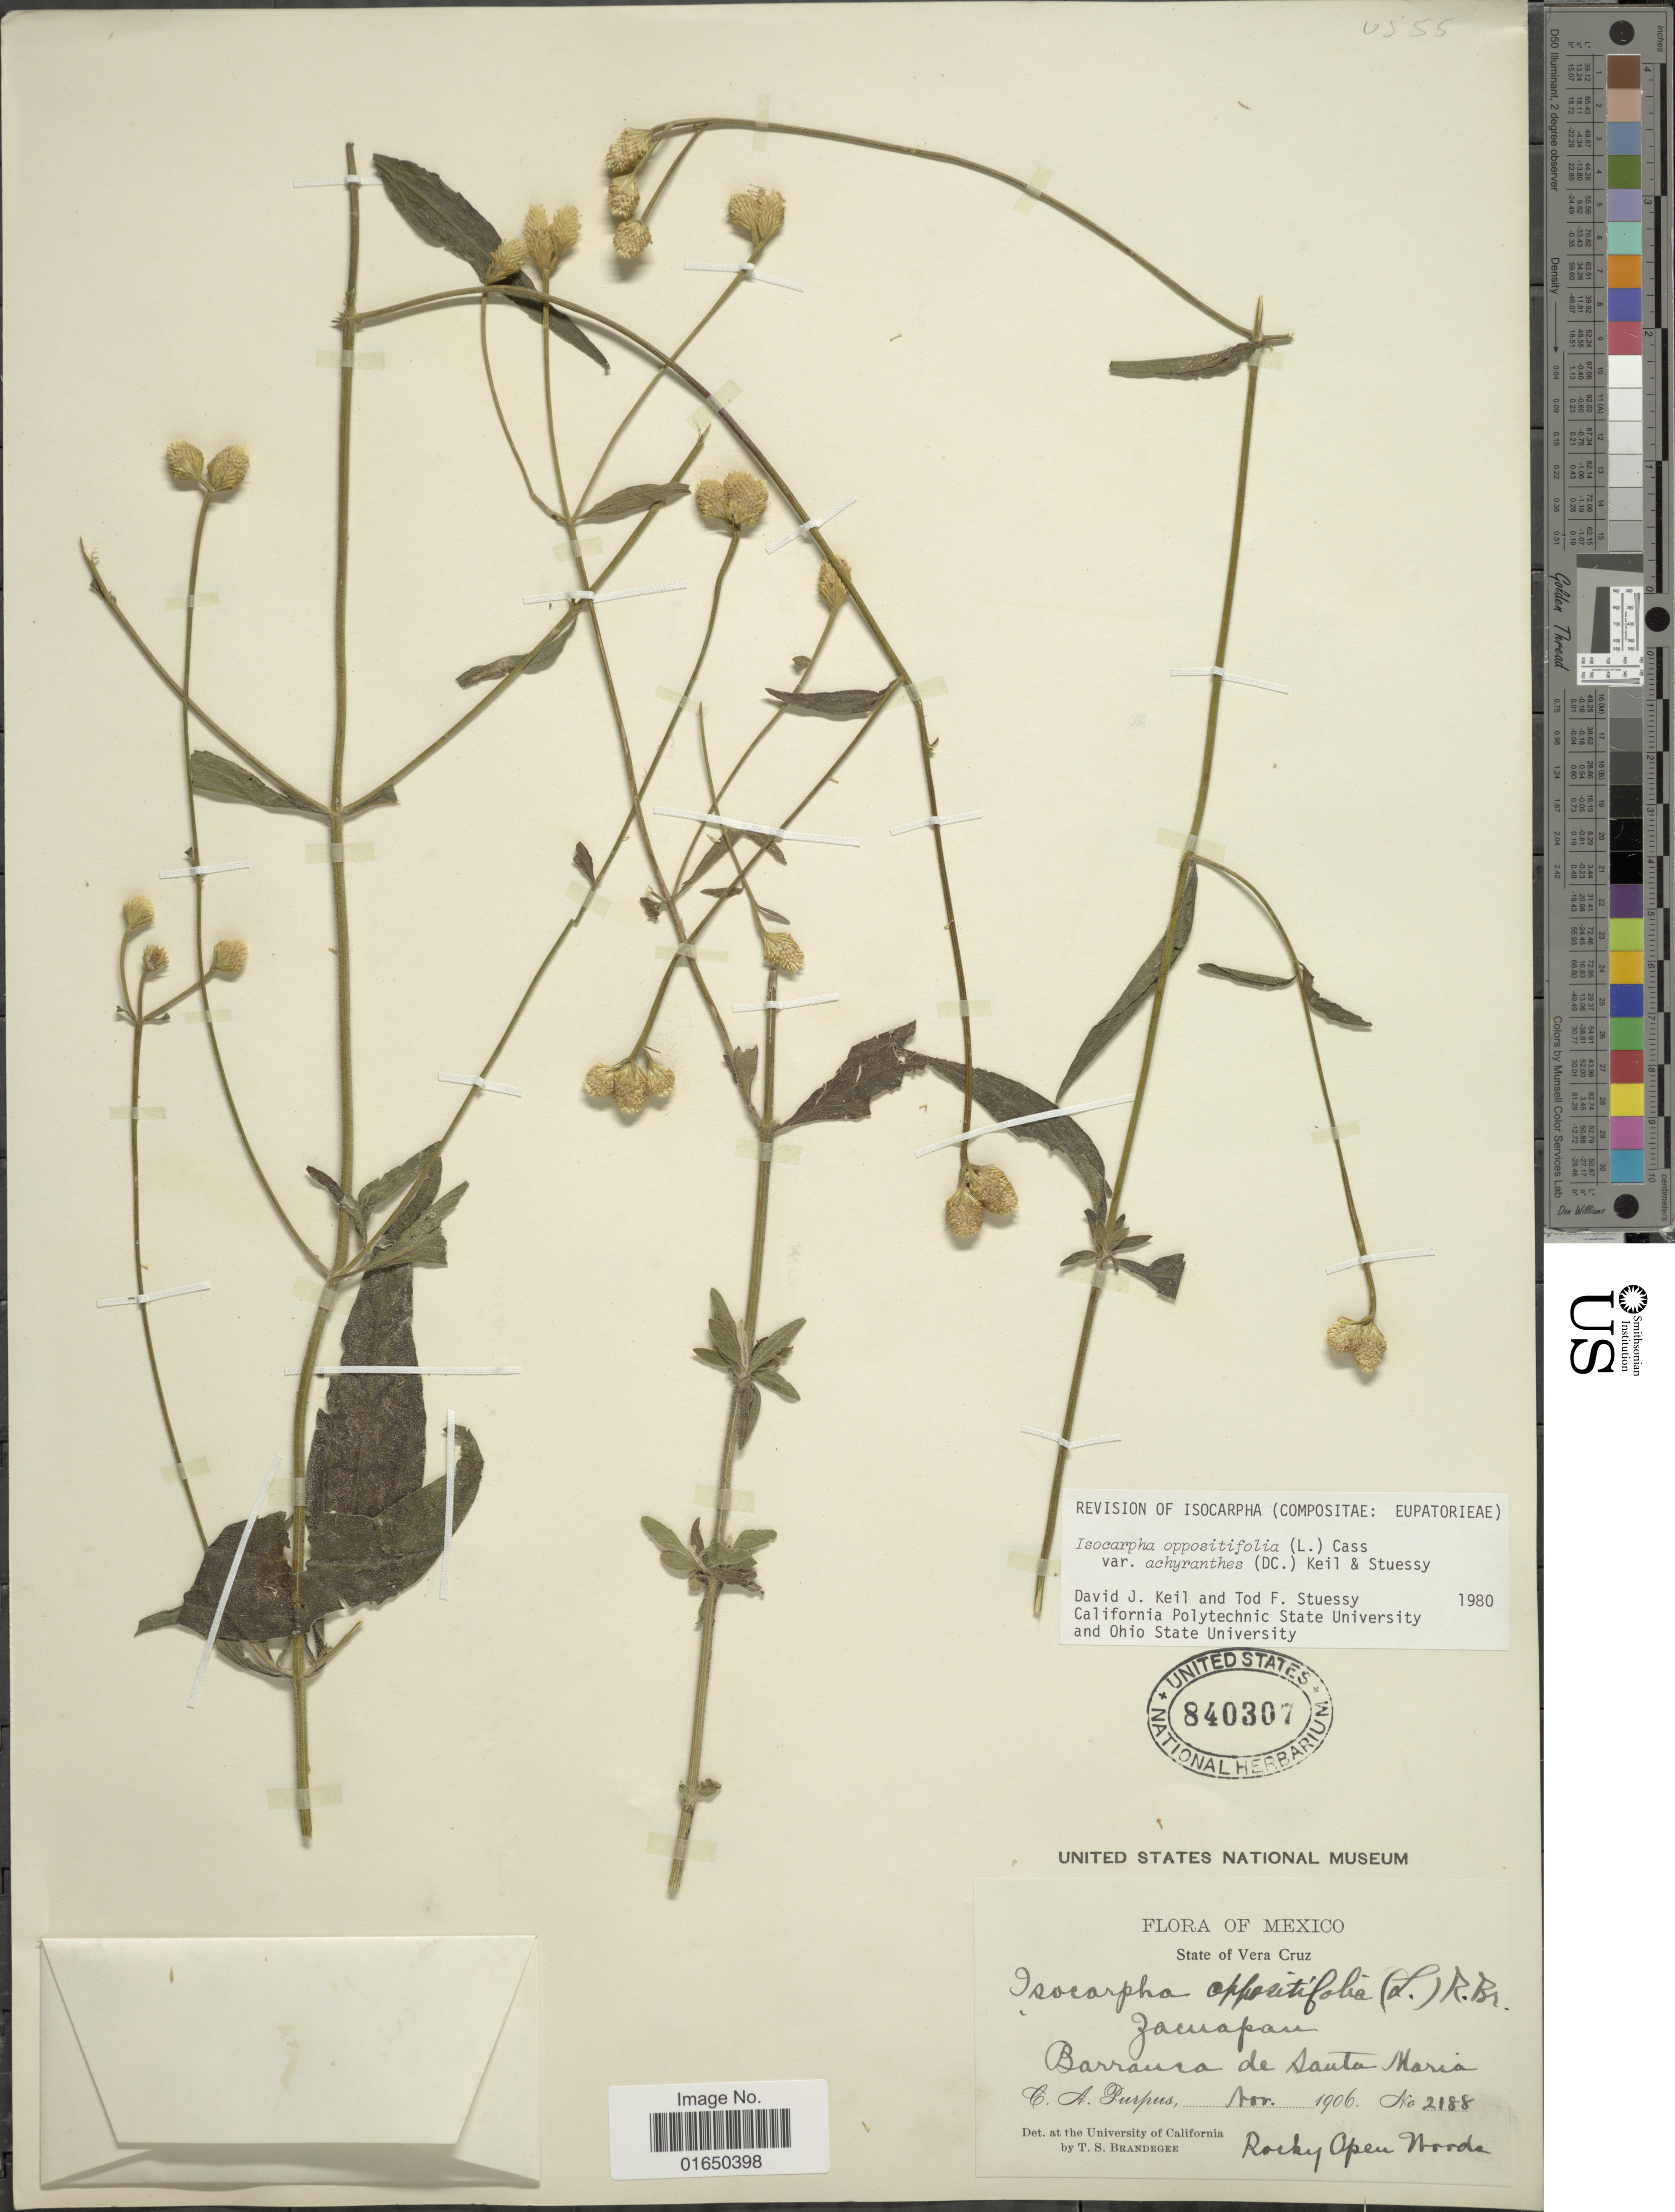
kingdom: Plantae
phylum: Tracheophyta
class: Magnoliopsida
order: Asterales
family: Asteraceae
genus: Isocarpha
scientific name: Isocarpha oppositifolia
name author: (L.) Cass.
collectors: C. A. Purpus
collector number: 2188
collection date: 1906-11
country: Mexico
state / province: Veracruz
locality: Vera Cruz, Zacuapan, Barraura de Santa Maria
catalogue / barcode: US 840307